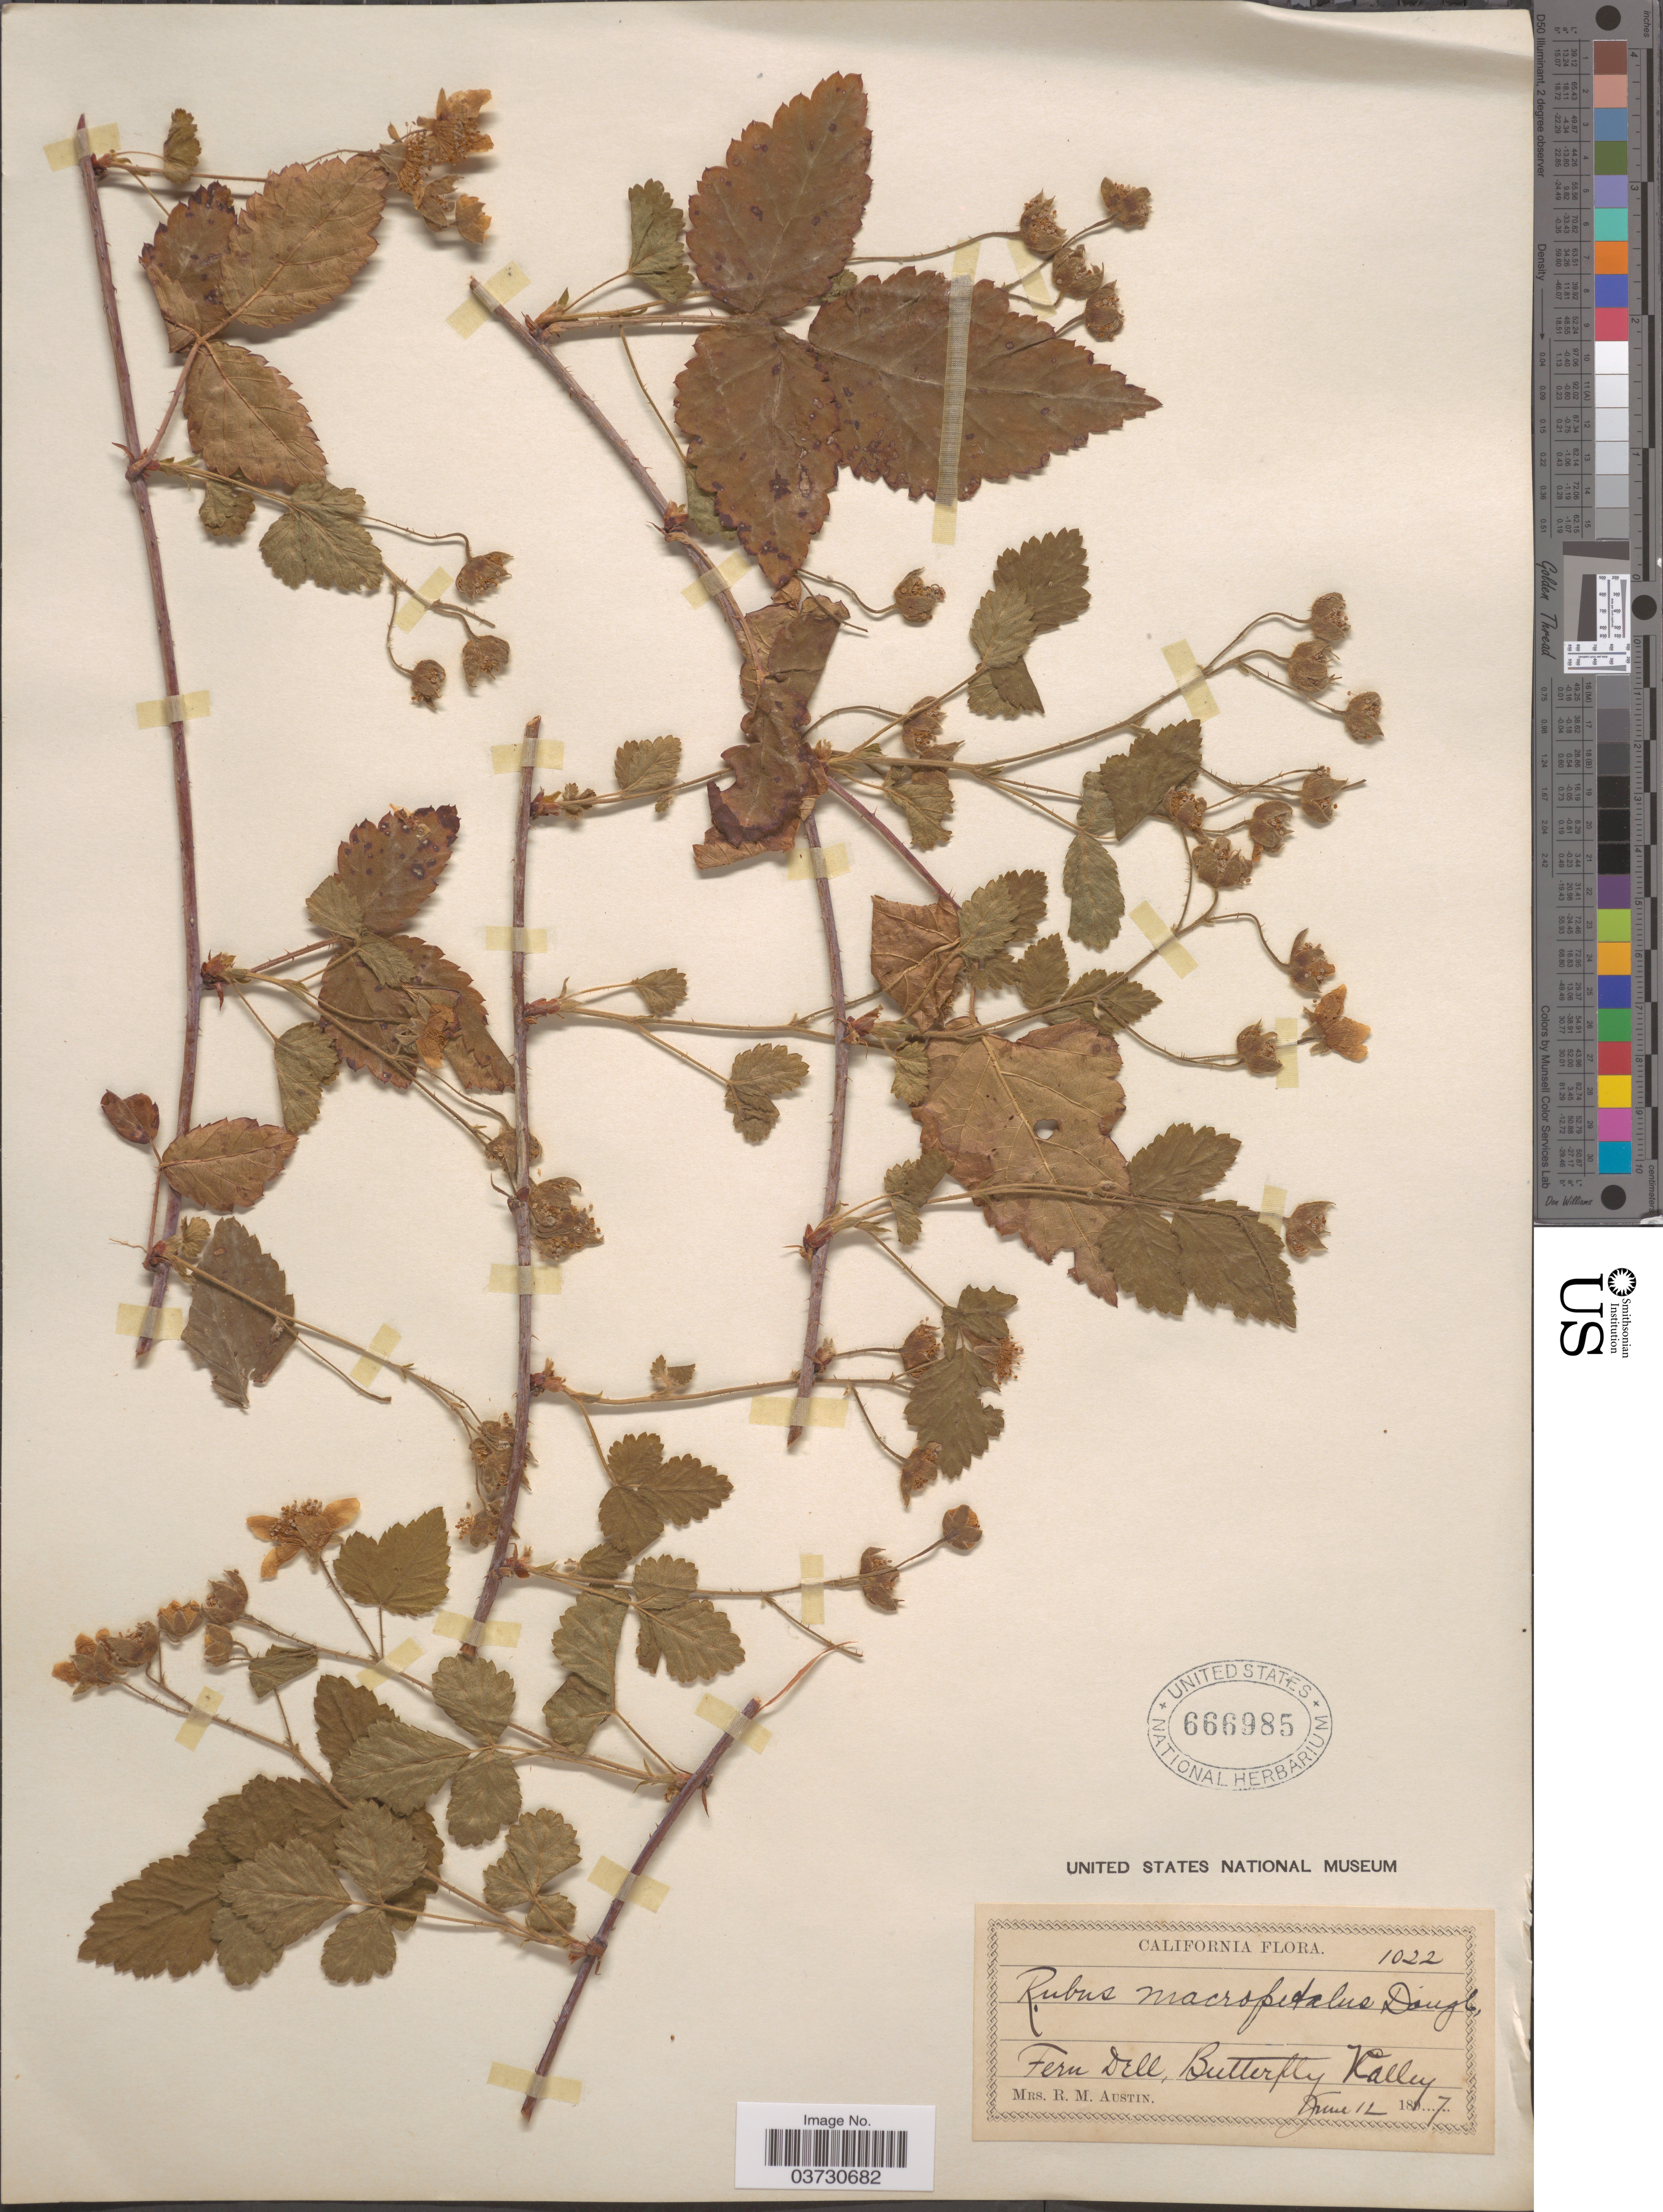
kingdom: Plantae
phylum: Tracheophyta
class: Magnoliopsida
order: Rosales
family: Rosaceae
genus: Rubus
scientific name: Rubus macropetalus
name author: Douglas ex Hook.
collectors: R. Austin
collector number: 1022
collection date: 1897-06-12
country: United States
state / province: California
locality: Fern Dell, Butterfly Valley.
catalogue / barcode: US 666985